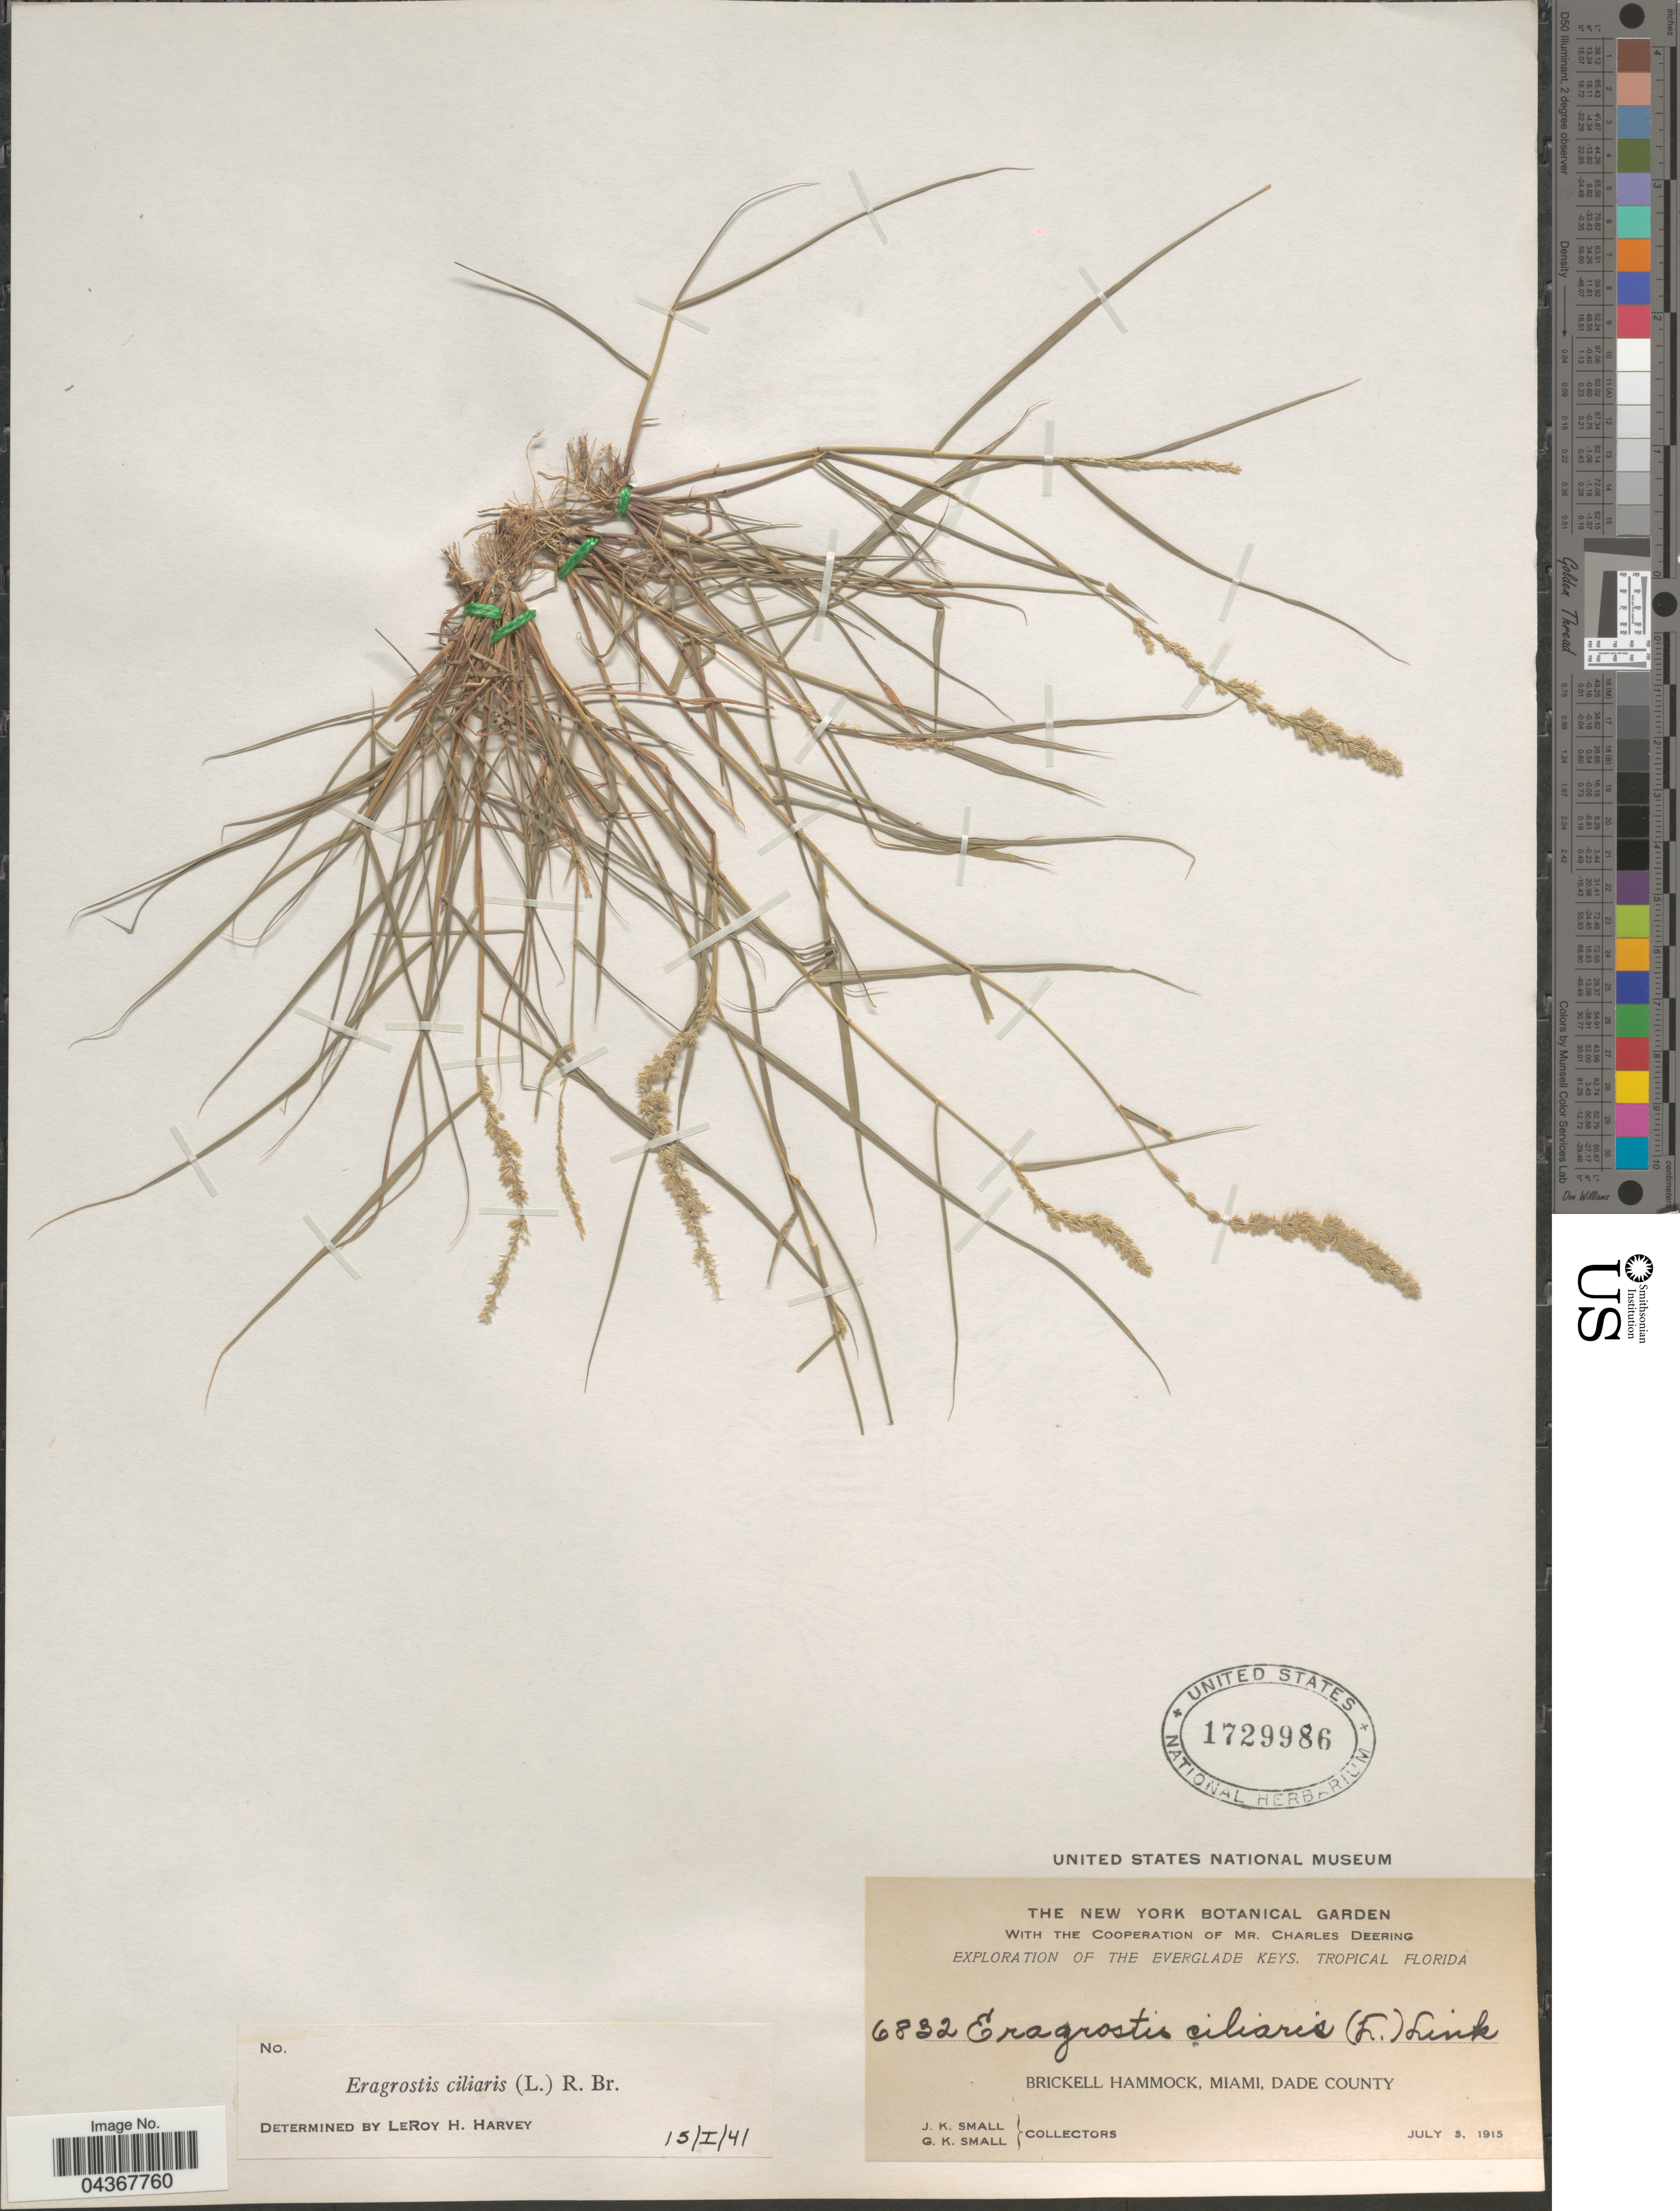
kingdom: Plantae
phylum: Tracheophyta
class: Liliopsida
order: Poales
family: Poaceae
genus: Eragrostis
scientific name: Eragrostis ciliaris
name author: (L.) R. Br.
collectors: J. K. Small & G. K. Small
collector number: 6832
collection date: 1915-07-05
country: United States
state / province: Florida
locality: Exploration of the Everglade Keys, Tropical Florida. Brickell Hammock, Miami, Dade County.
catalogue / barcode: US 1729986